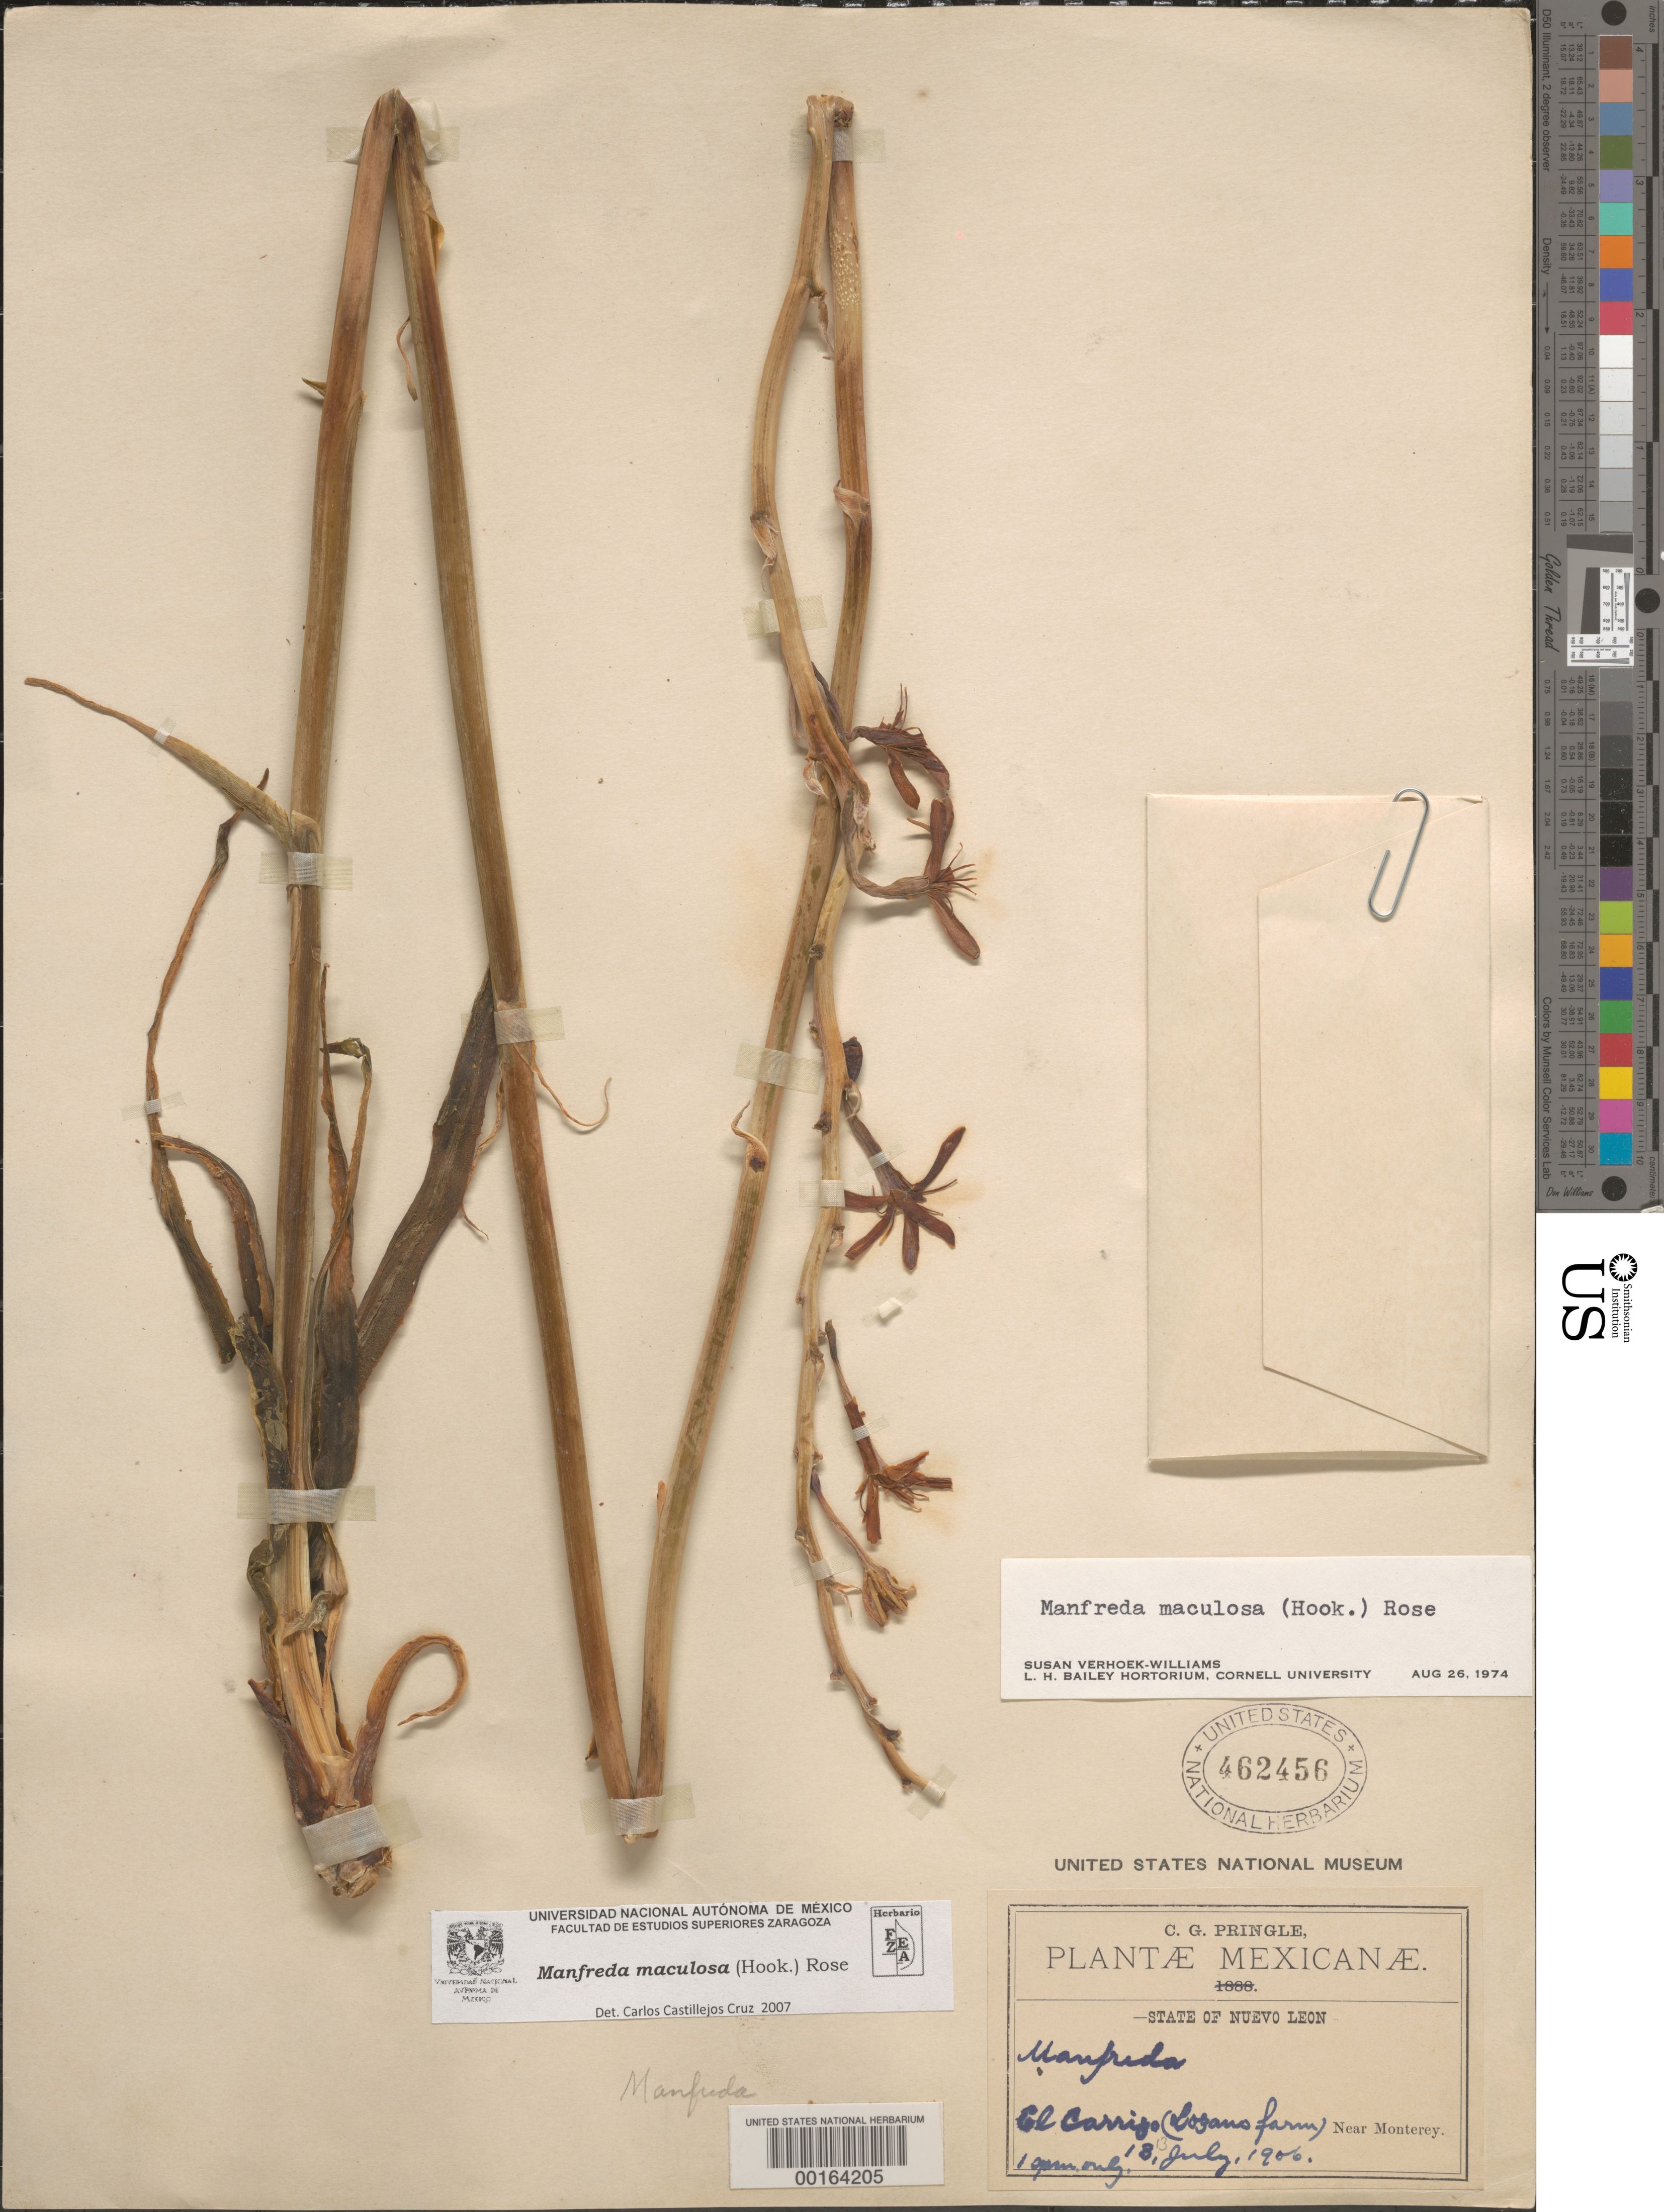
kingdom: Plantae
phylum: Tracheophyta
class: Liliopsida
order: Asparagales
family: Asparagaceae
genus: Manfreda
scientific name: Manfreda maculosa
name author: (Hook.) Rose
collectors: C. G. Pringle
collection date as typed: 18 Jul 1906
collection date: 1906-07-18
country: Mexico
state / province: Nuevo León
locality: El carrigo (logans farm) near monterey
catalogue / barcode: US 462456